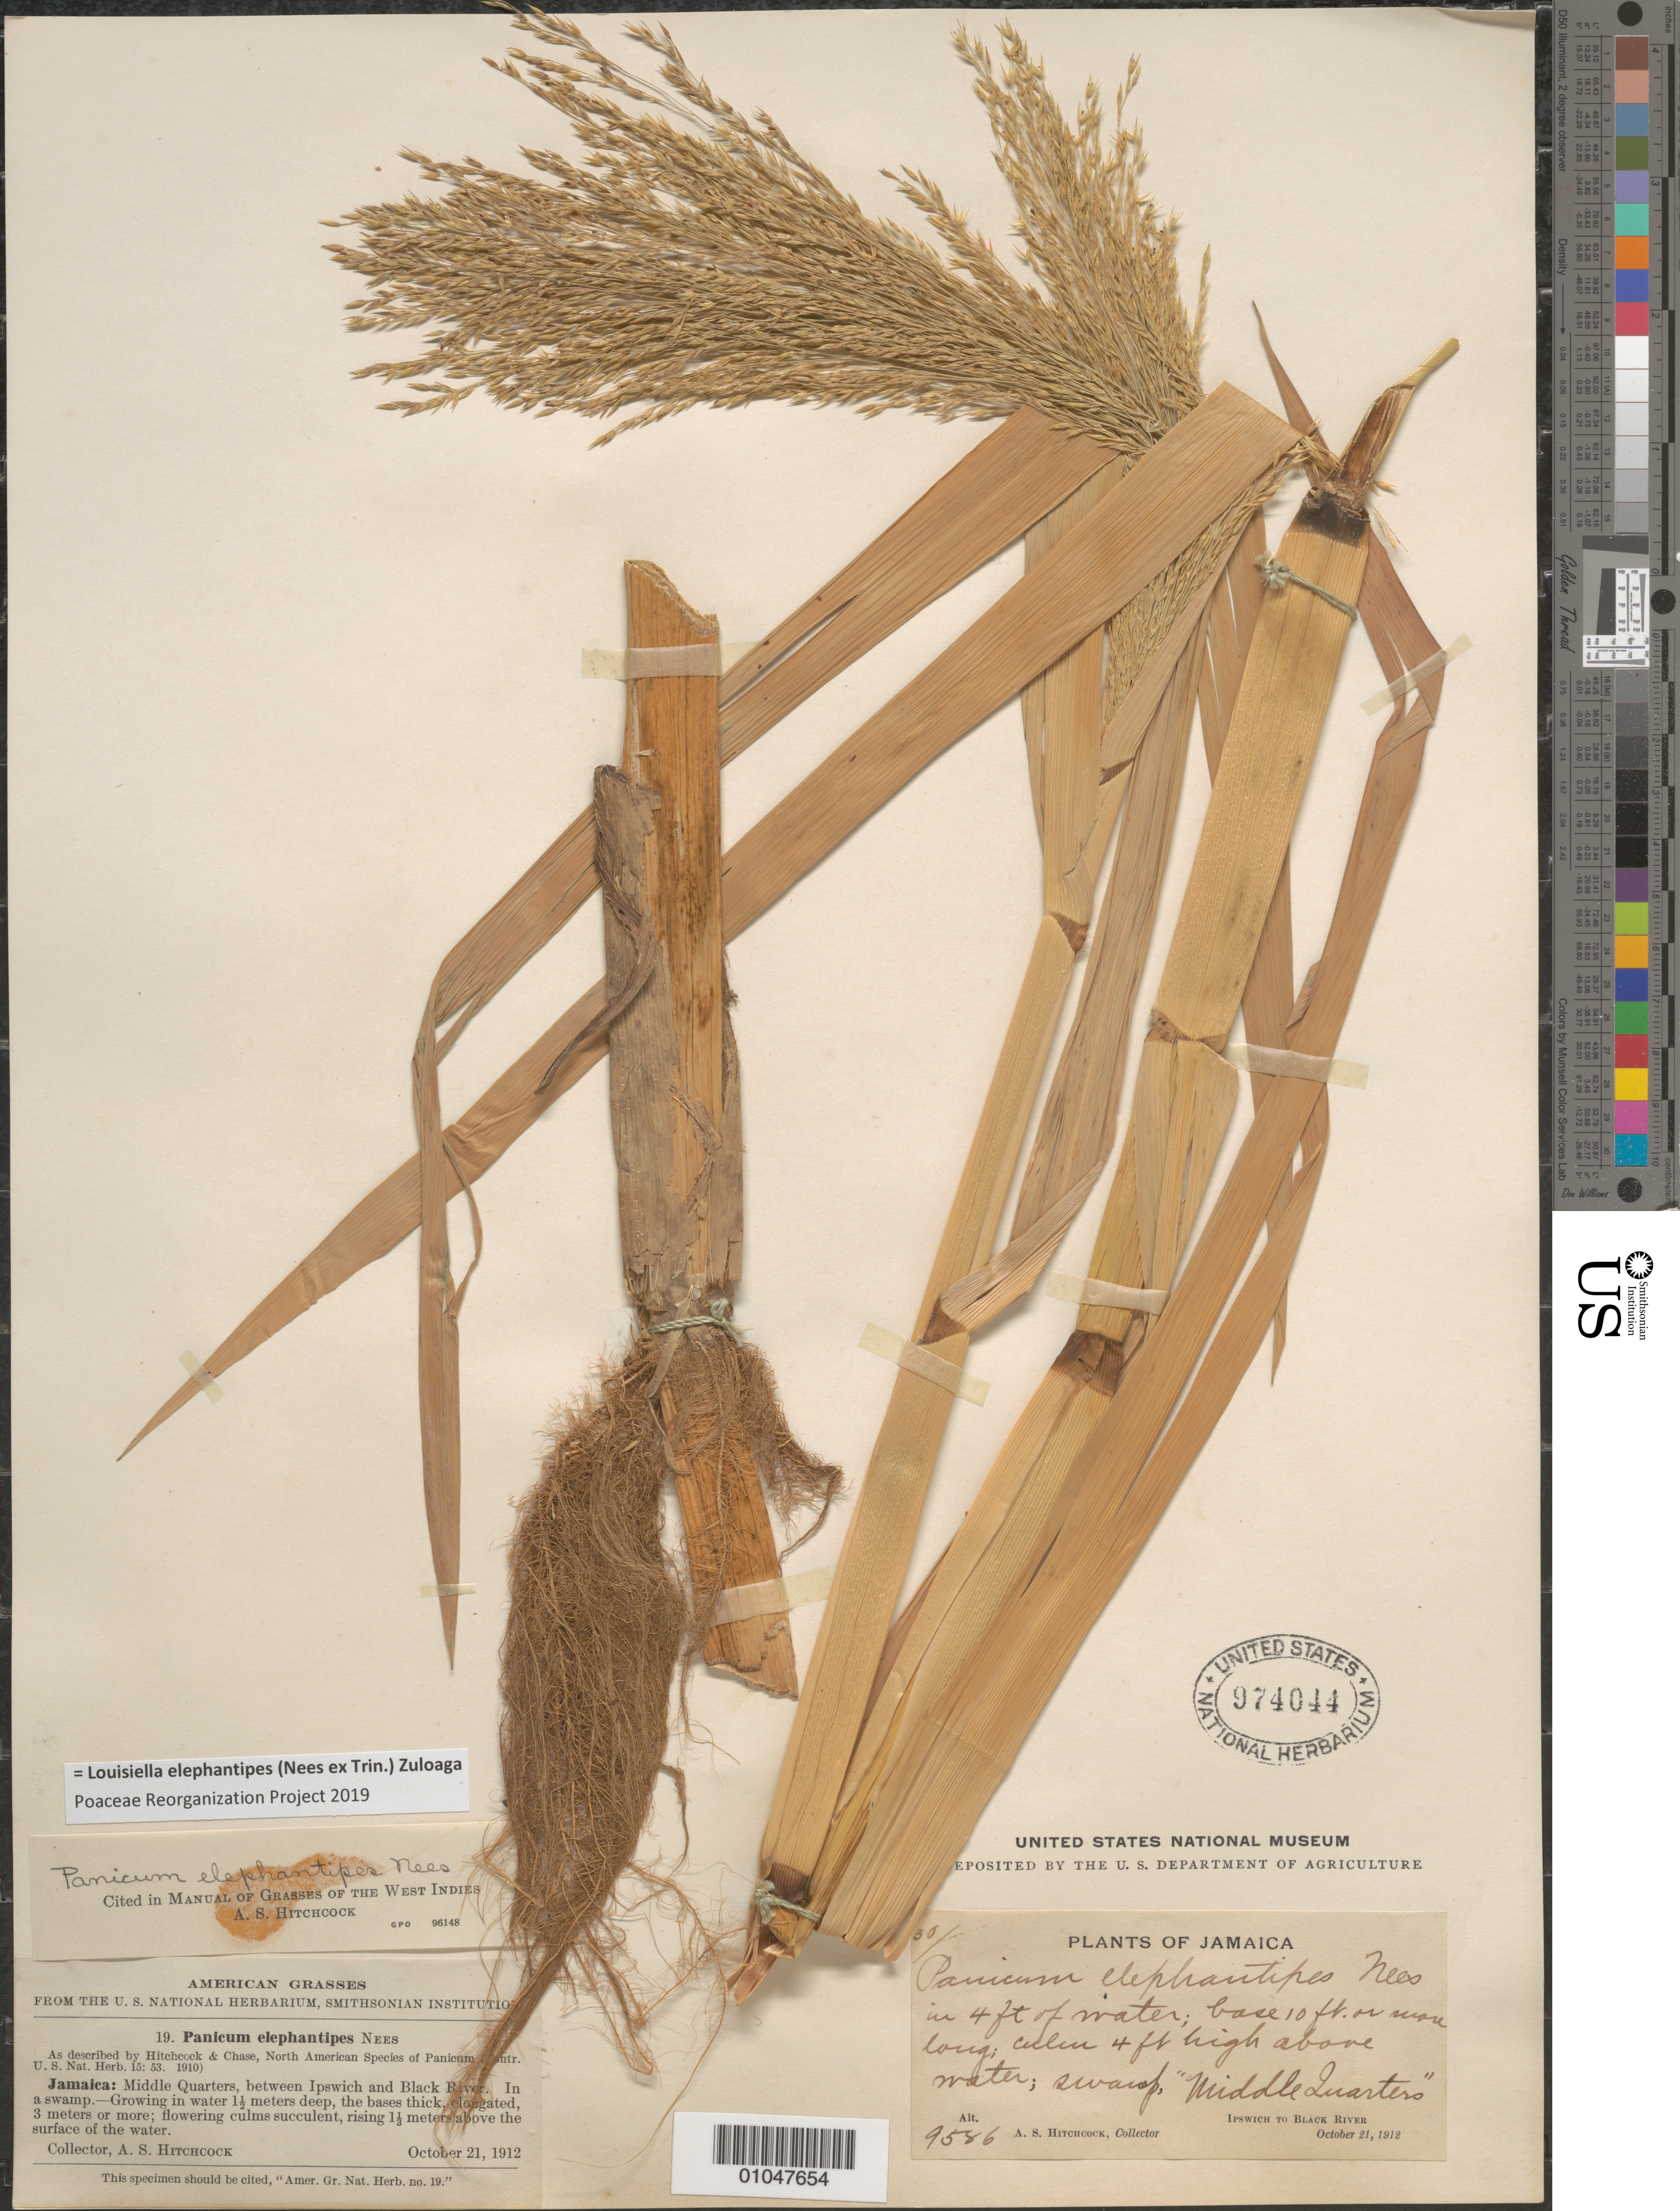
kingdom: Plantae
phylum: Tracheophyta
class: Liliopsida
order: Poales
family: Poaceae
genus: Louisiella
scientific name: Louisiella elephantipes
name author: (Nees ex Trin.) Zuloaga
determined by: Poaceae Reorganization Project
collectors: A. S. Hitchcock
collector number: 9586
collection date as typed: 21 Oct 1912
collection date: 1912-10-21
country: Jamaica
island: Jamaica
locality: Ipswich to Black River [In either Portland or St. Elizabeth provinces]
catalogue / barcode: US 974044